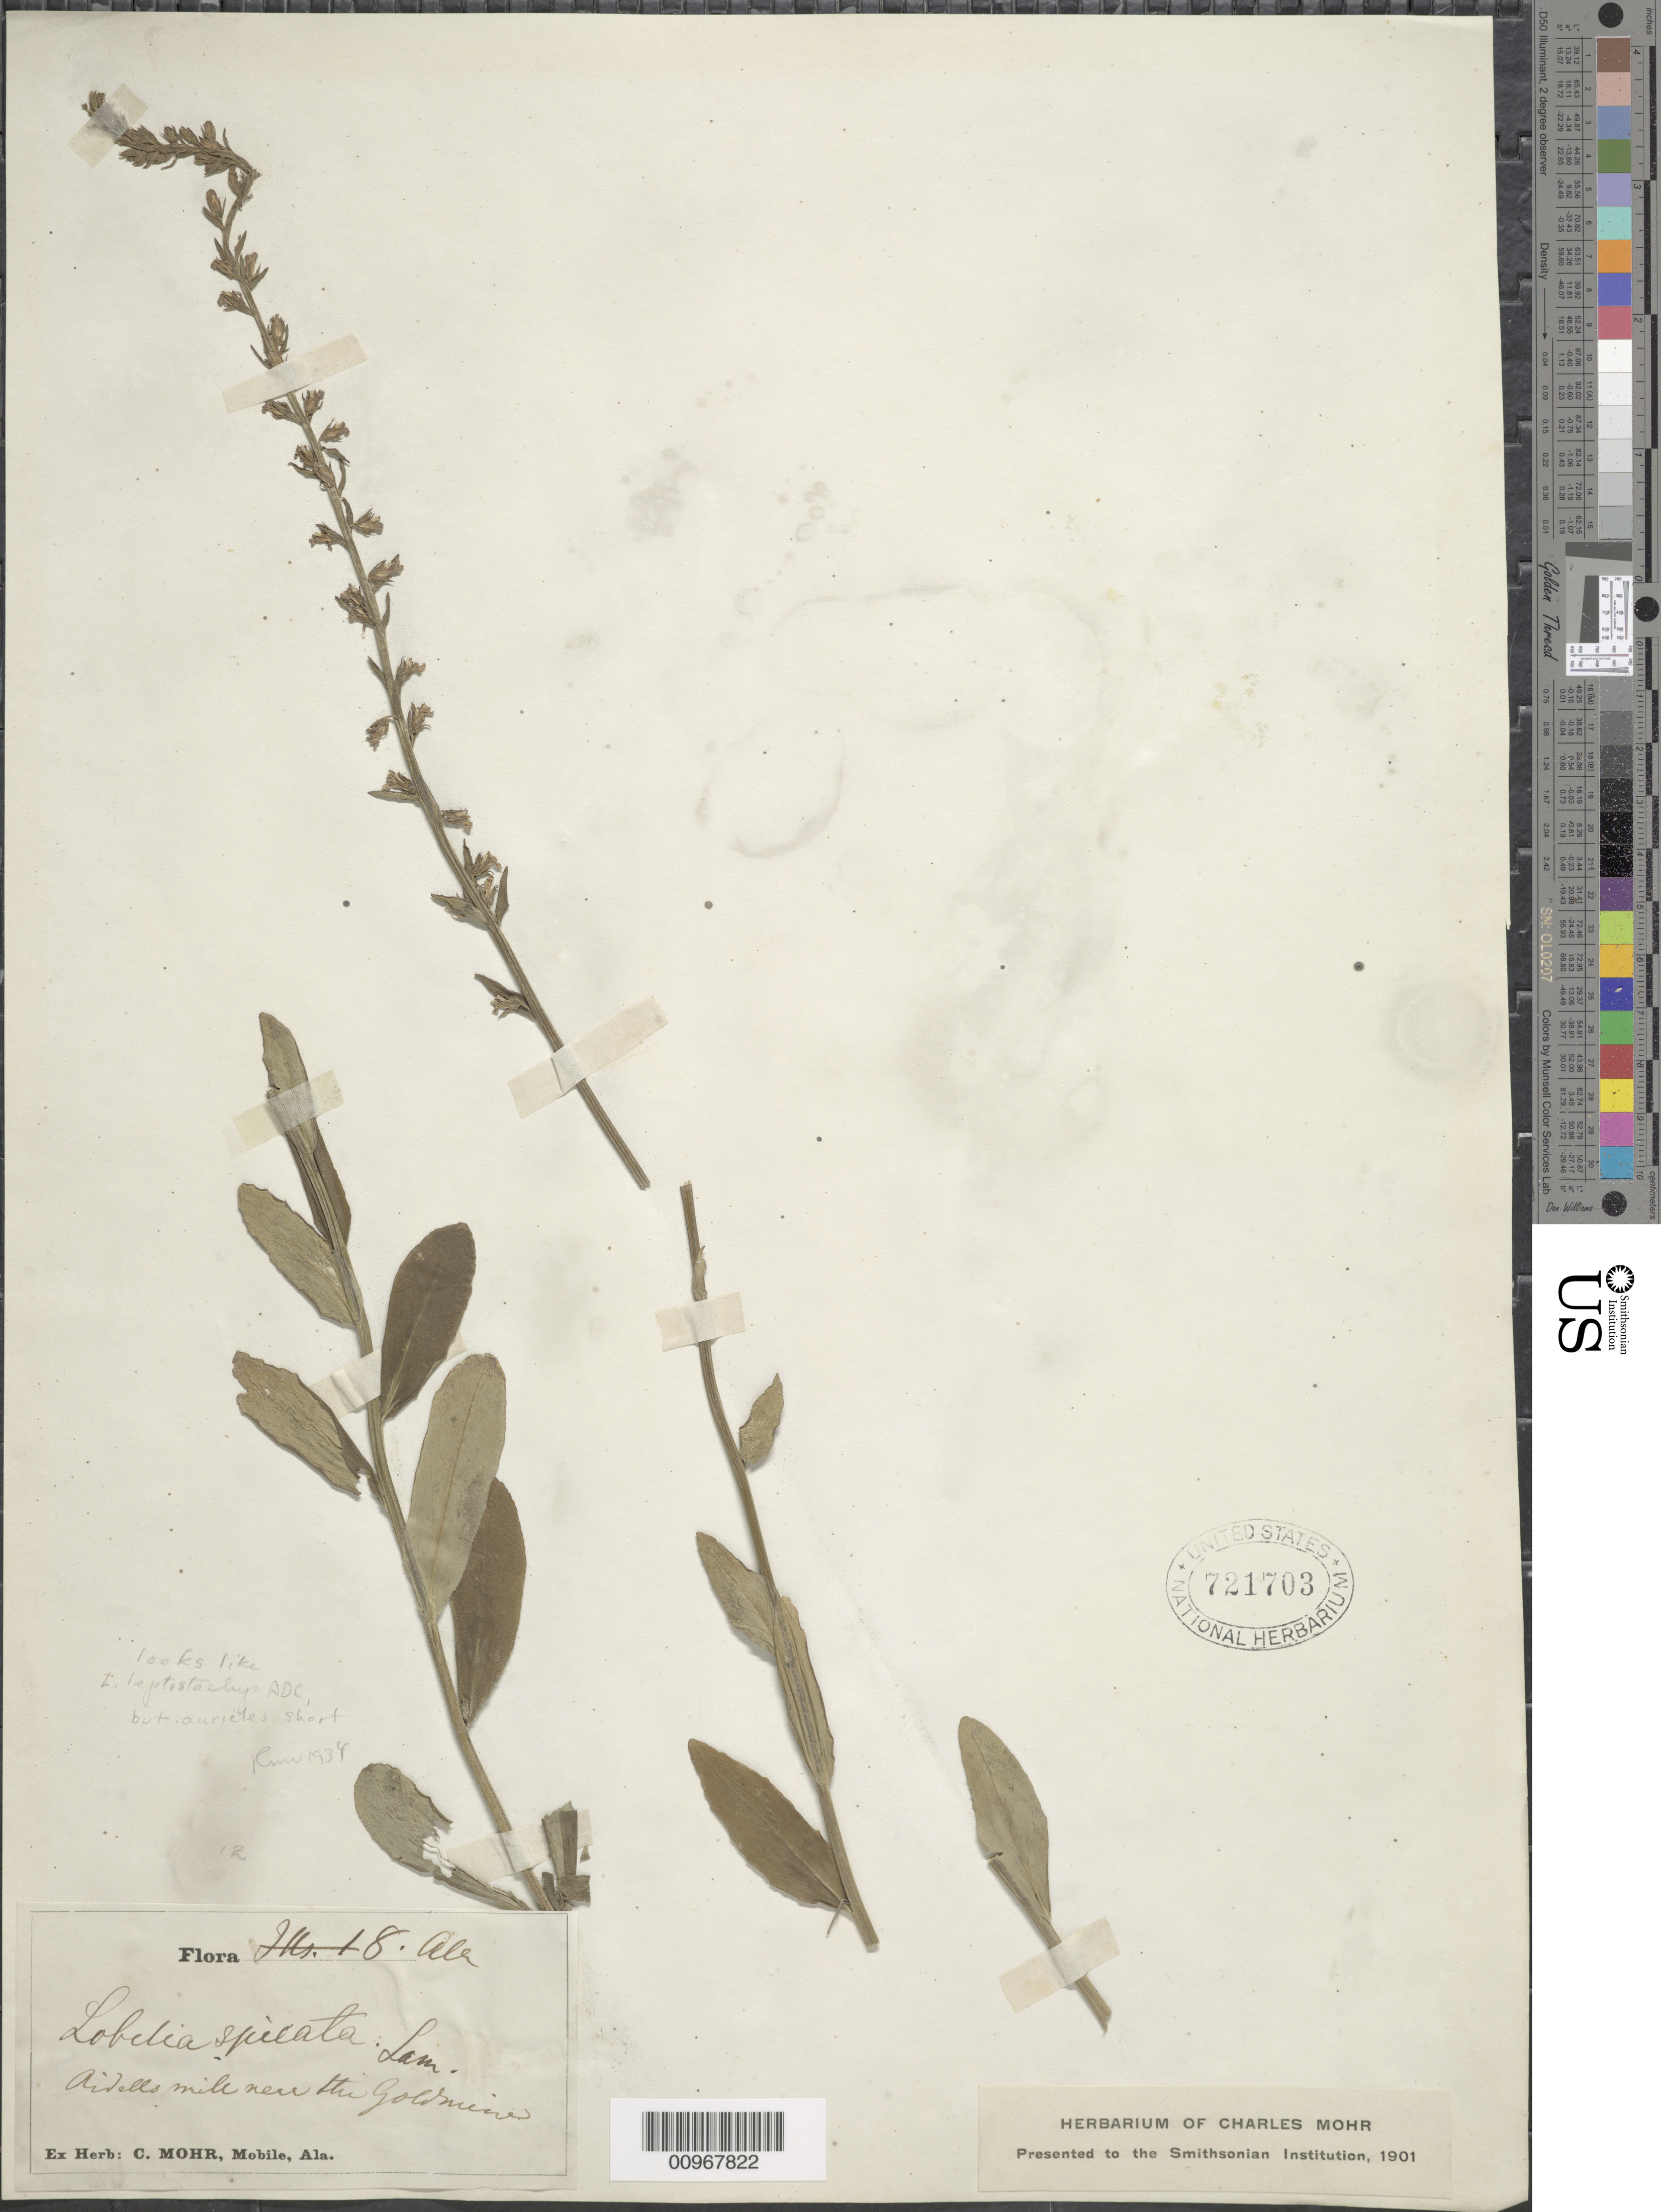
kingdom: Plantae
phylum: Tracheophyta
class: Magnoliopsida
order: Asterales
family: Campanulaceae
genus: Lobelia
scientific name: Lobelia leptostachys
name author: A. DC.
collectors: ex herb. C. Mohr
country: United States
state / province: Alabama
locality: Aidell's Mill near the Goldmine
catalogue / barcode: US 721703